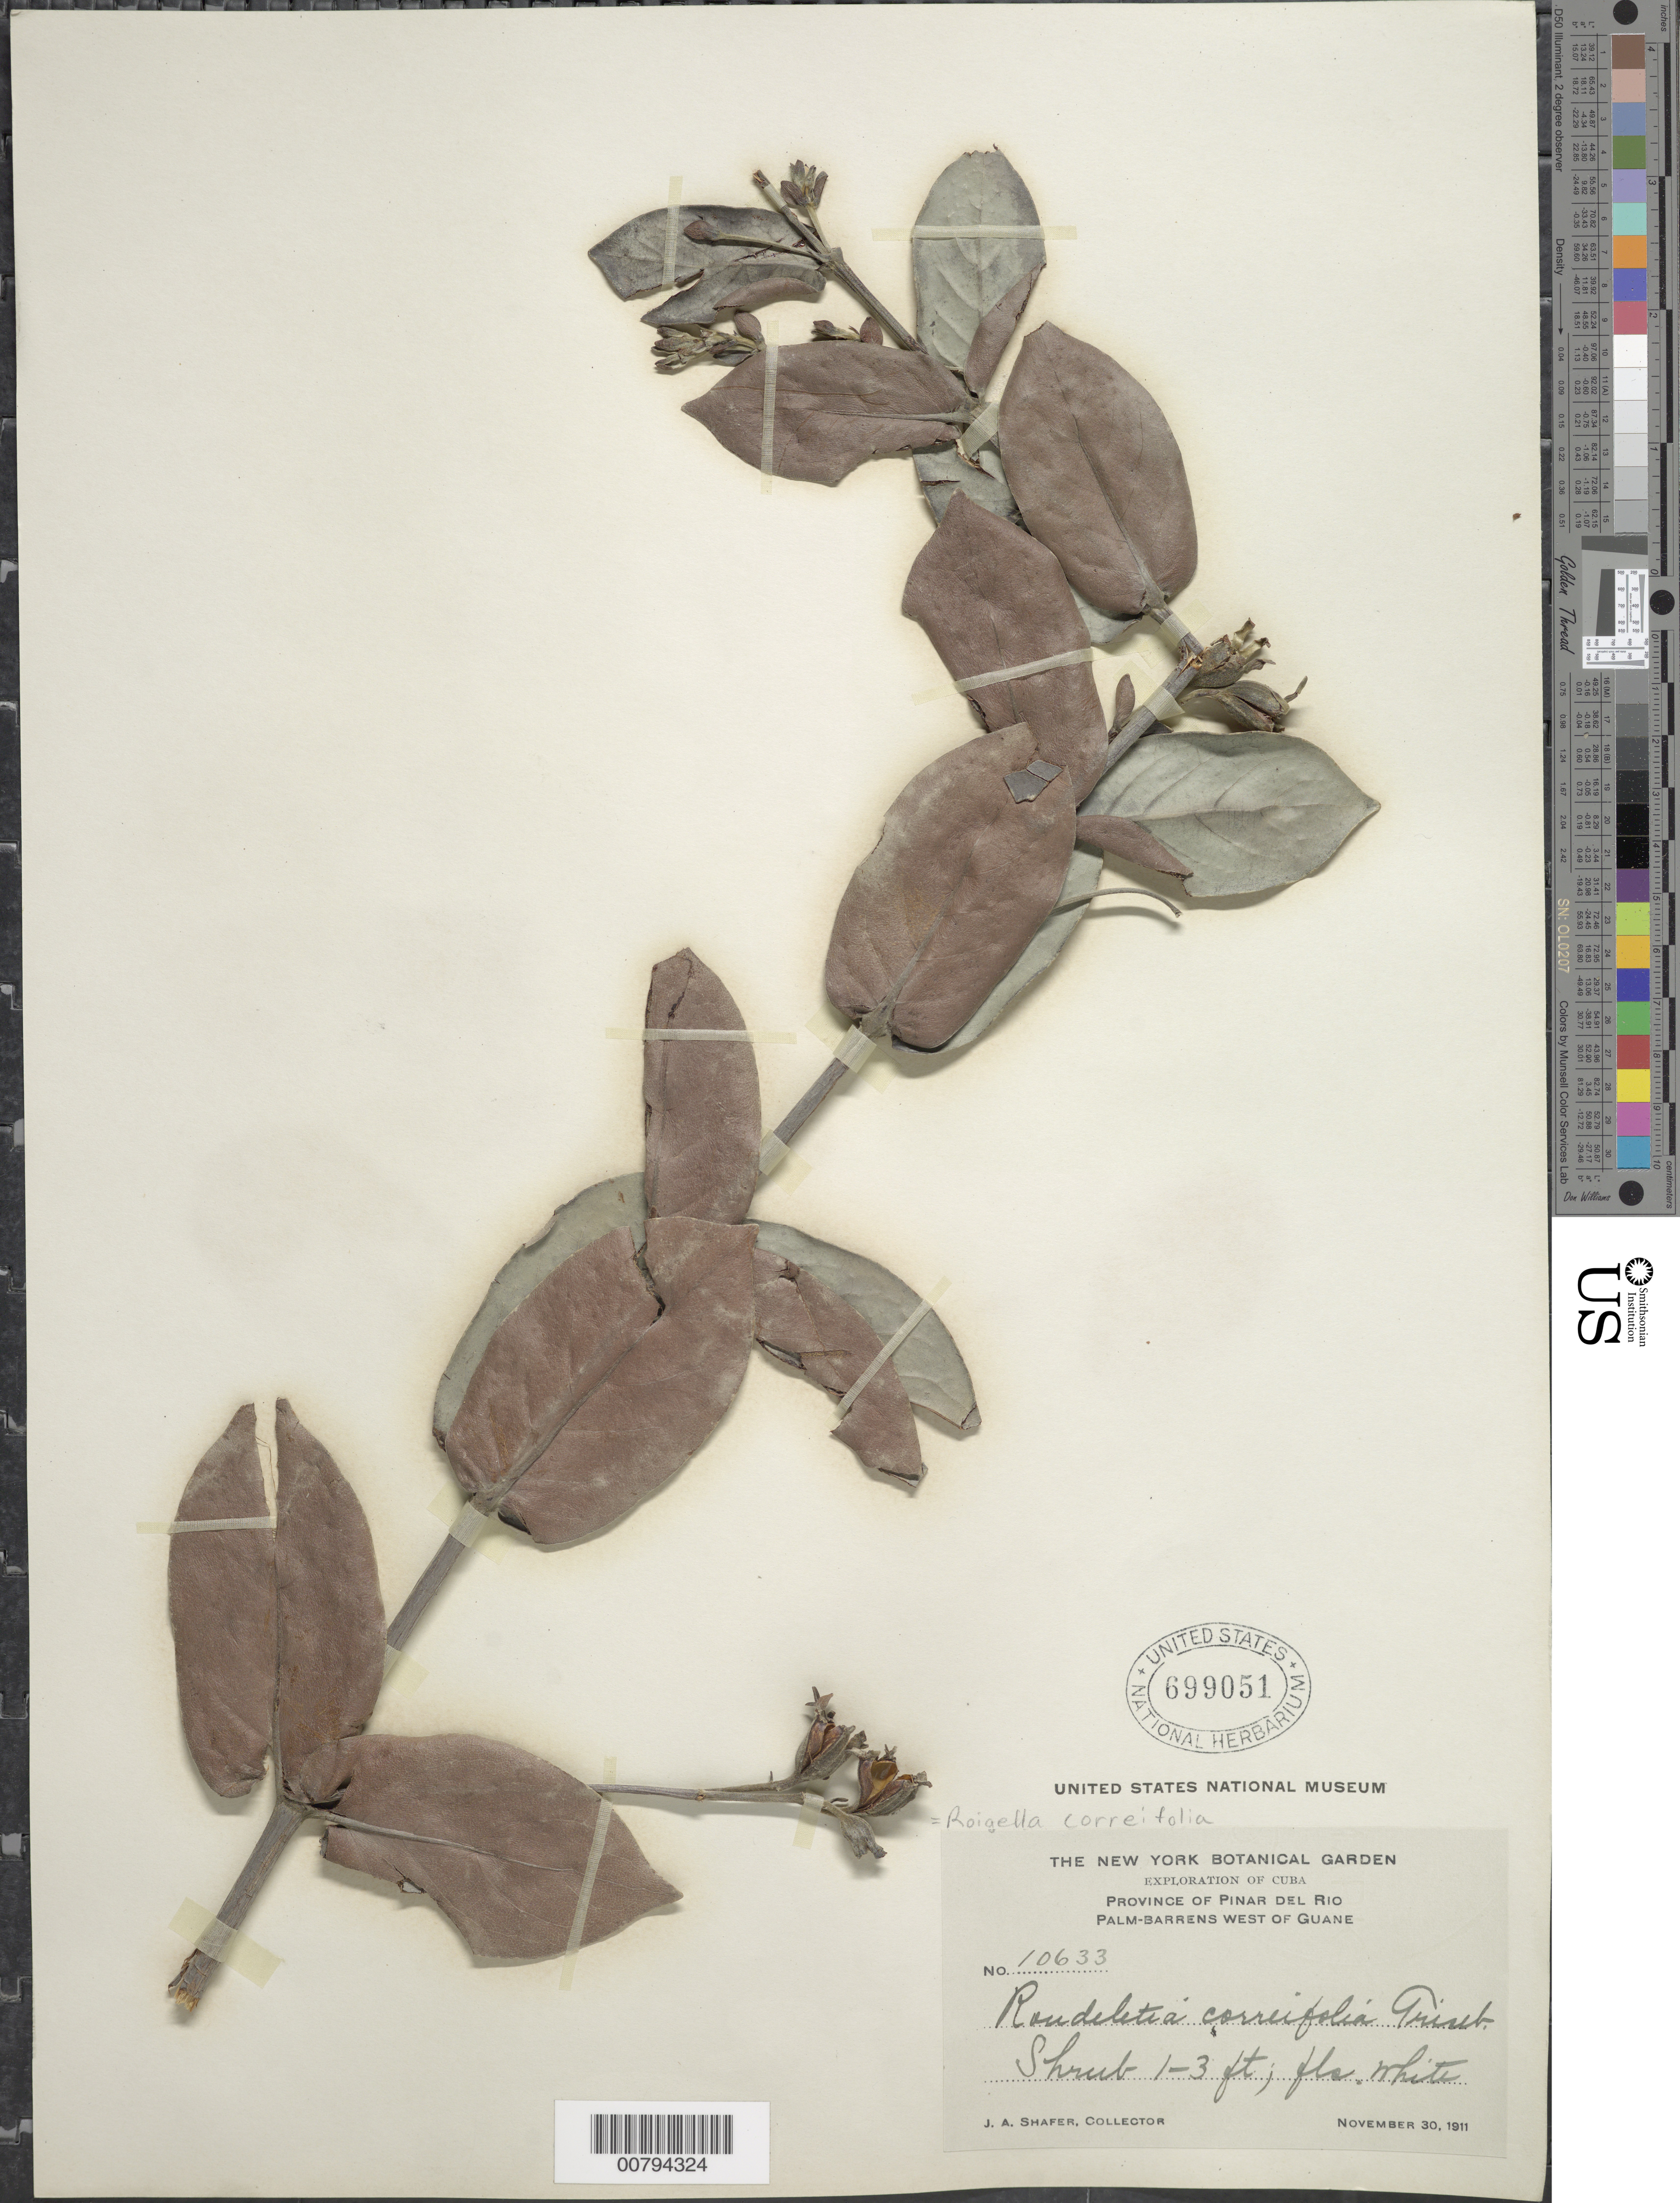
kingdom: Plantae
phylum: Tracheophyta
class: Magnoliopsida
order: Gentianales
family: Rubiaceae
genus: Roigella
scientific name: Roigella correifolia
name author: (Griseb.) Borhidi & Fernández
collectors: J. A. Shafer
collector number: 10633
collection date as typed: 30 Nov 1911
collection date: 1911-11-30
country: Cuba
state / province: Pinar del Río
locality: Palm Barrens west of Guane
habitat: Palm-Barrens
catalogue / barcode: US 699051